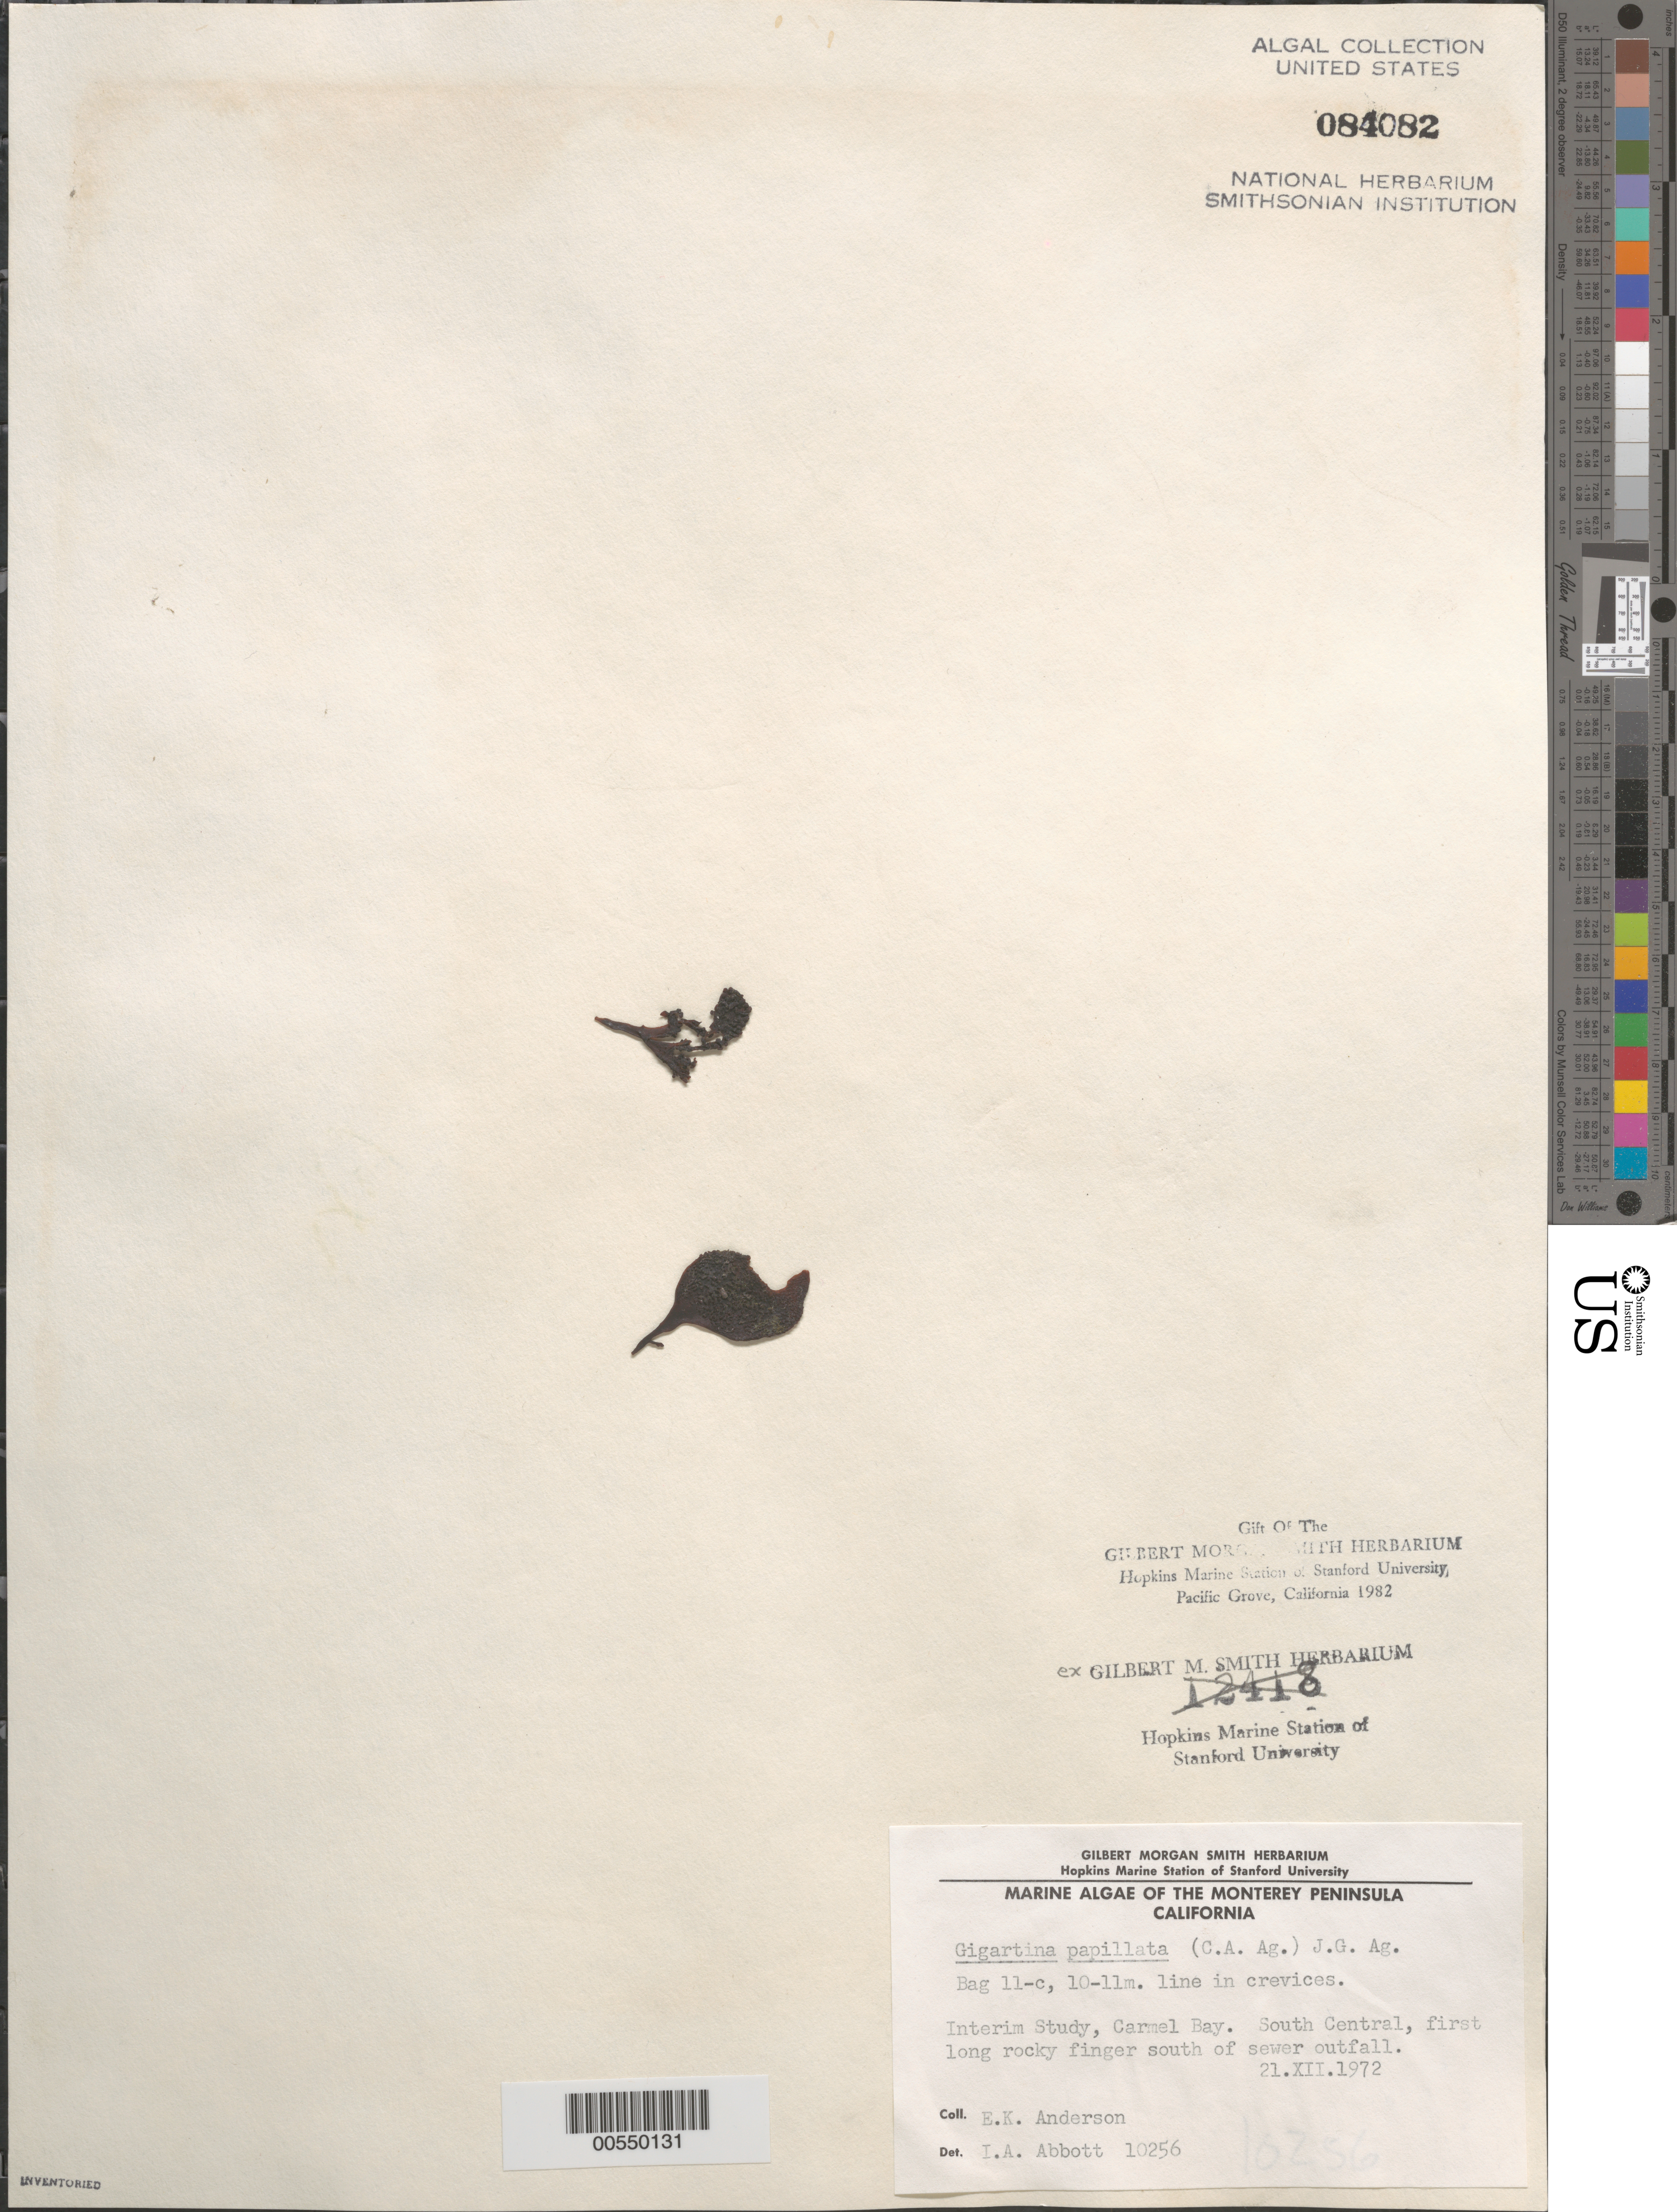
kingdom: Plantae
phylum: Rhodophyta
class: Florideophyceae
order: Gigartinales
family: Phyllophoraceae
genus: Mastocarpus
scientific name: Mastocarpus papillatus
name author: (C. Agardh) Kütz.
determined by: Algae name updating Project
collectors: E. K. Anderson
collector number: IAA 10256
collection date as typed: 21 Dec 1972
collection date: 1972-12-21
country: United States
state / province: California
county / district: Monterey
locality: Carmel Bay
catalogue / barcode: US 84082